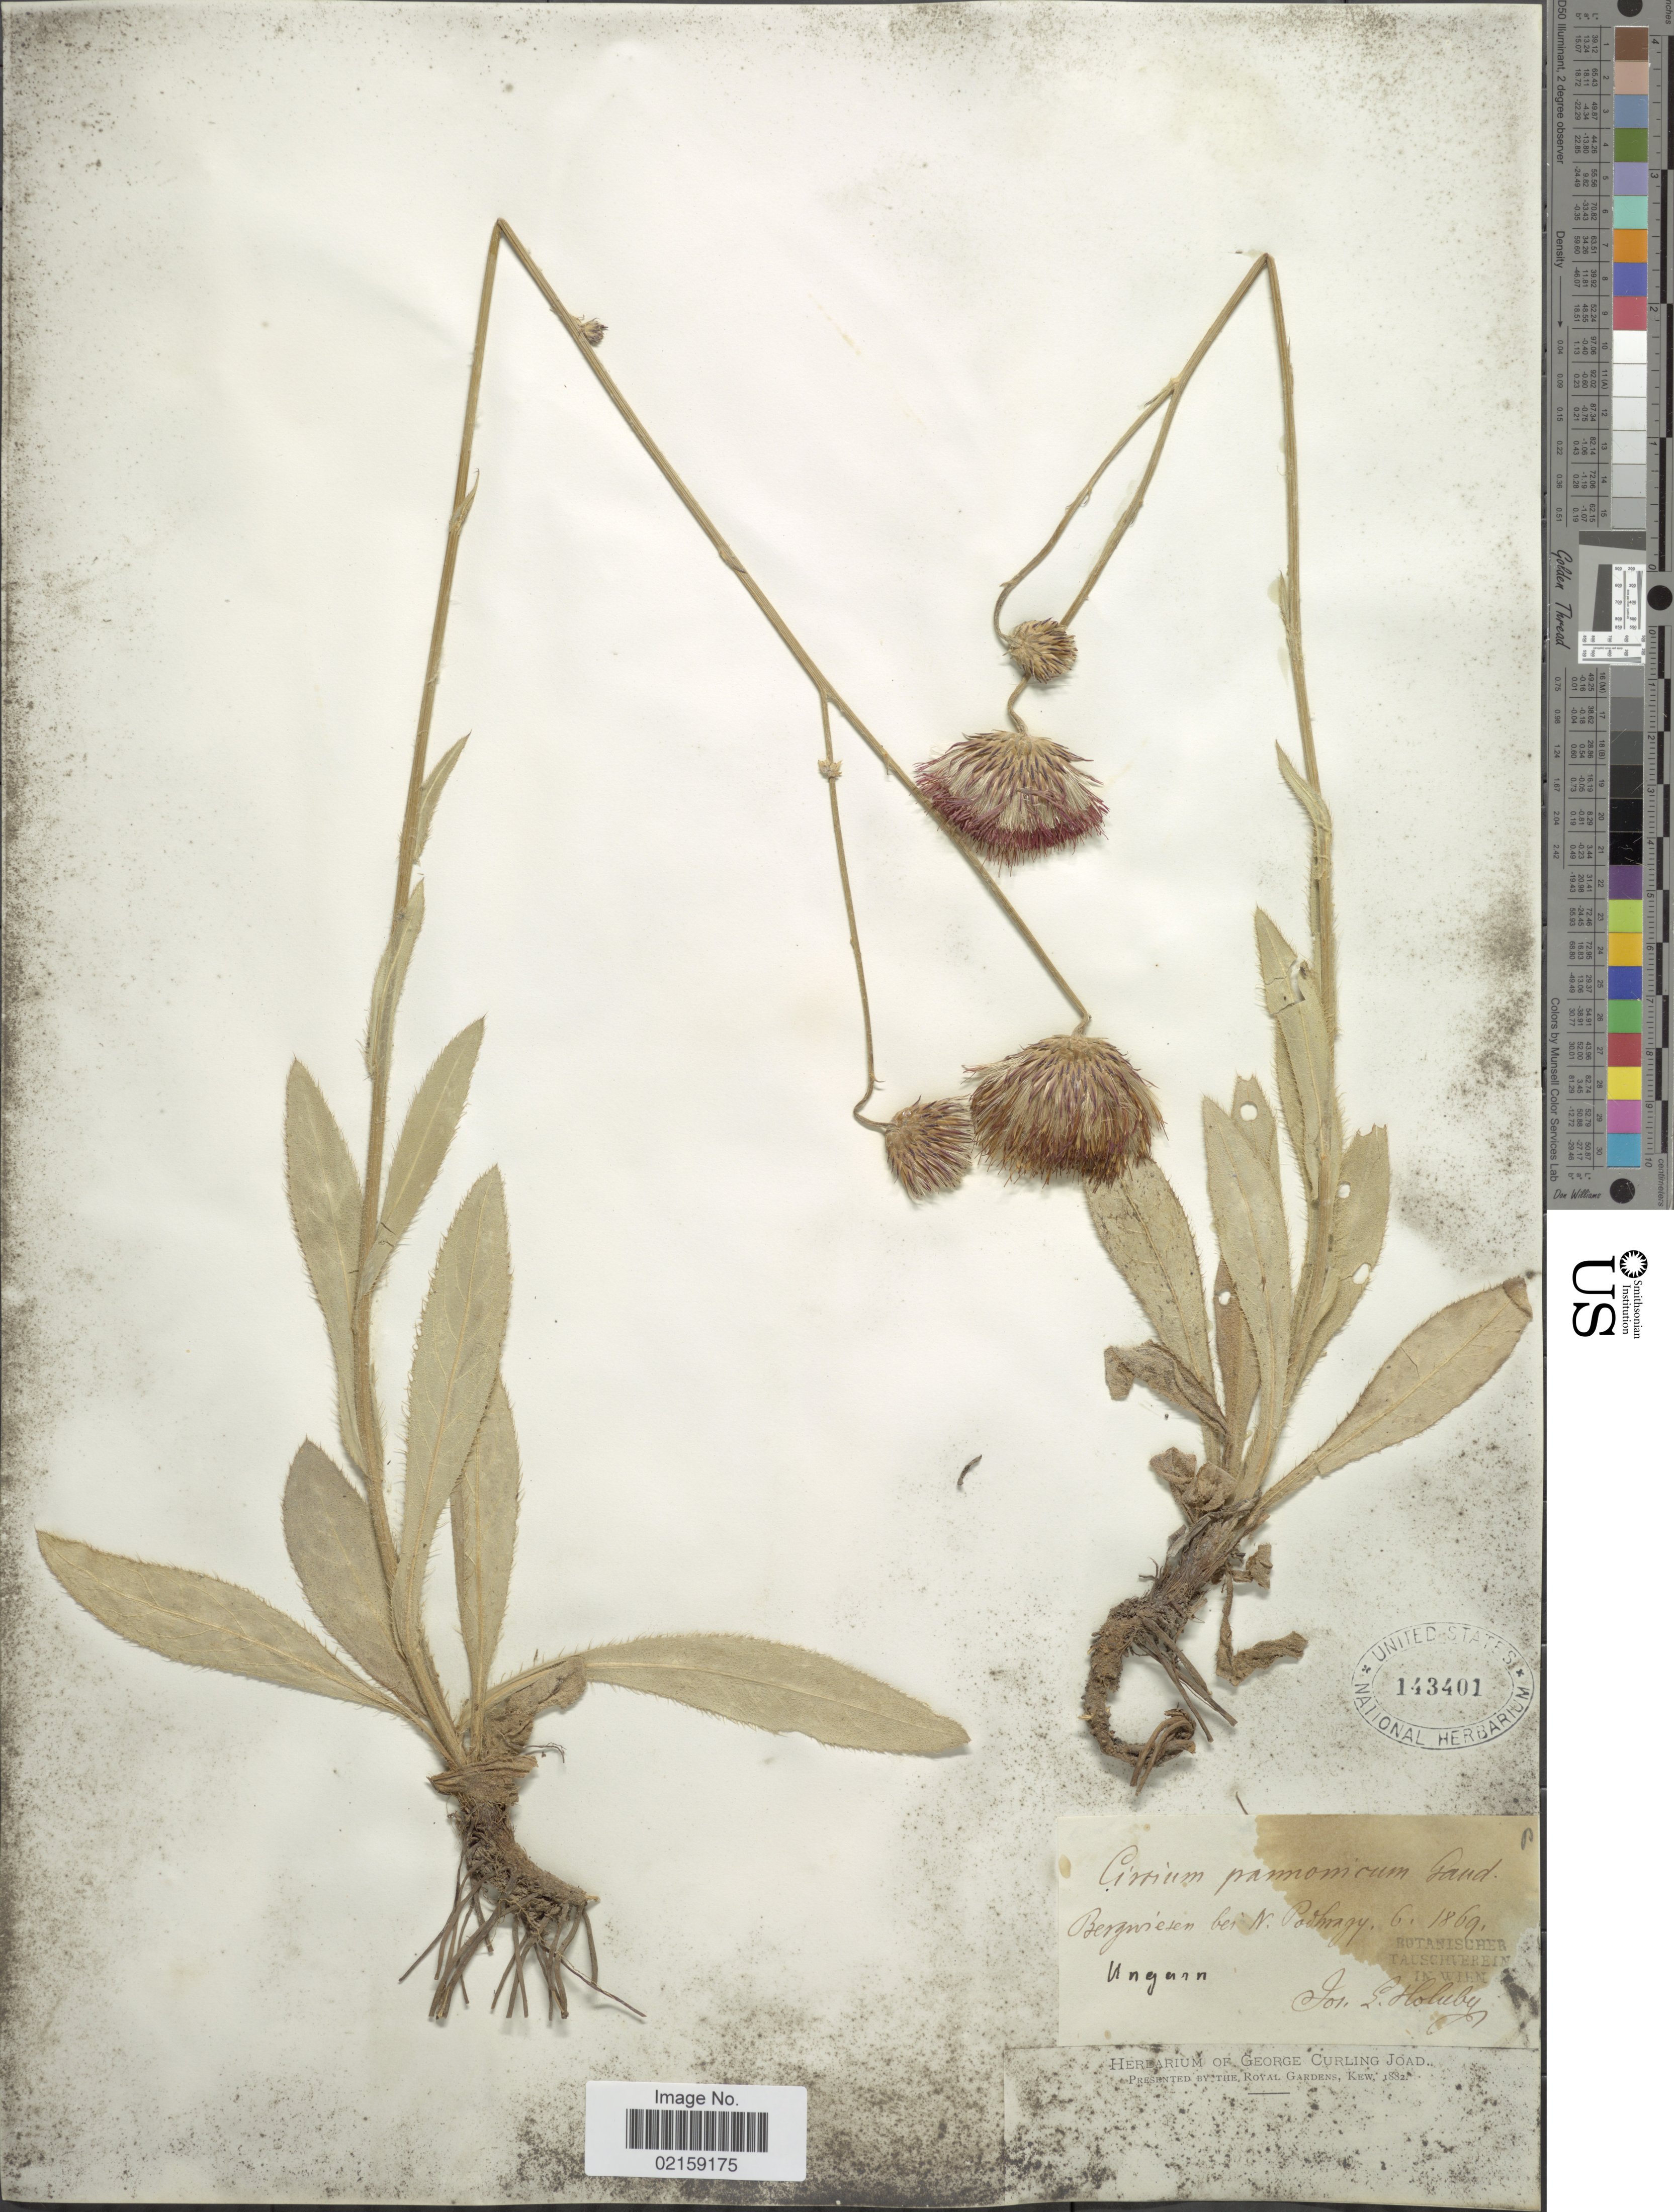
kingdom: Plantae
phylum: Tracheophyta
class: Magnoliopsida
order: Asterales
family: Asteraceae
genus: Cirsium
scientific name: Cirsium pannonicum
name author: (L. f.) Link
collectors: Holuby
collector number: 212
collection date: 1869-06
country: Hungary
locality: Ungarn. Bergnsesen bei N. Podhrahy [interpreted]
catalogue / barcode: US 143401